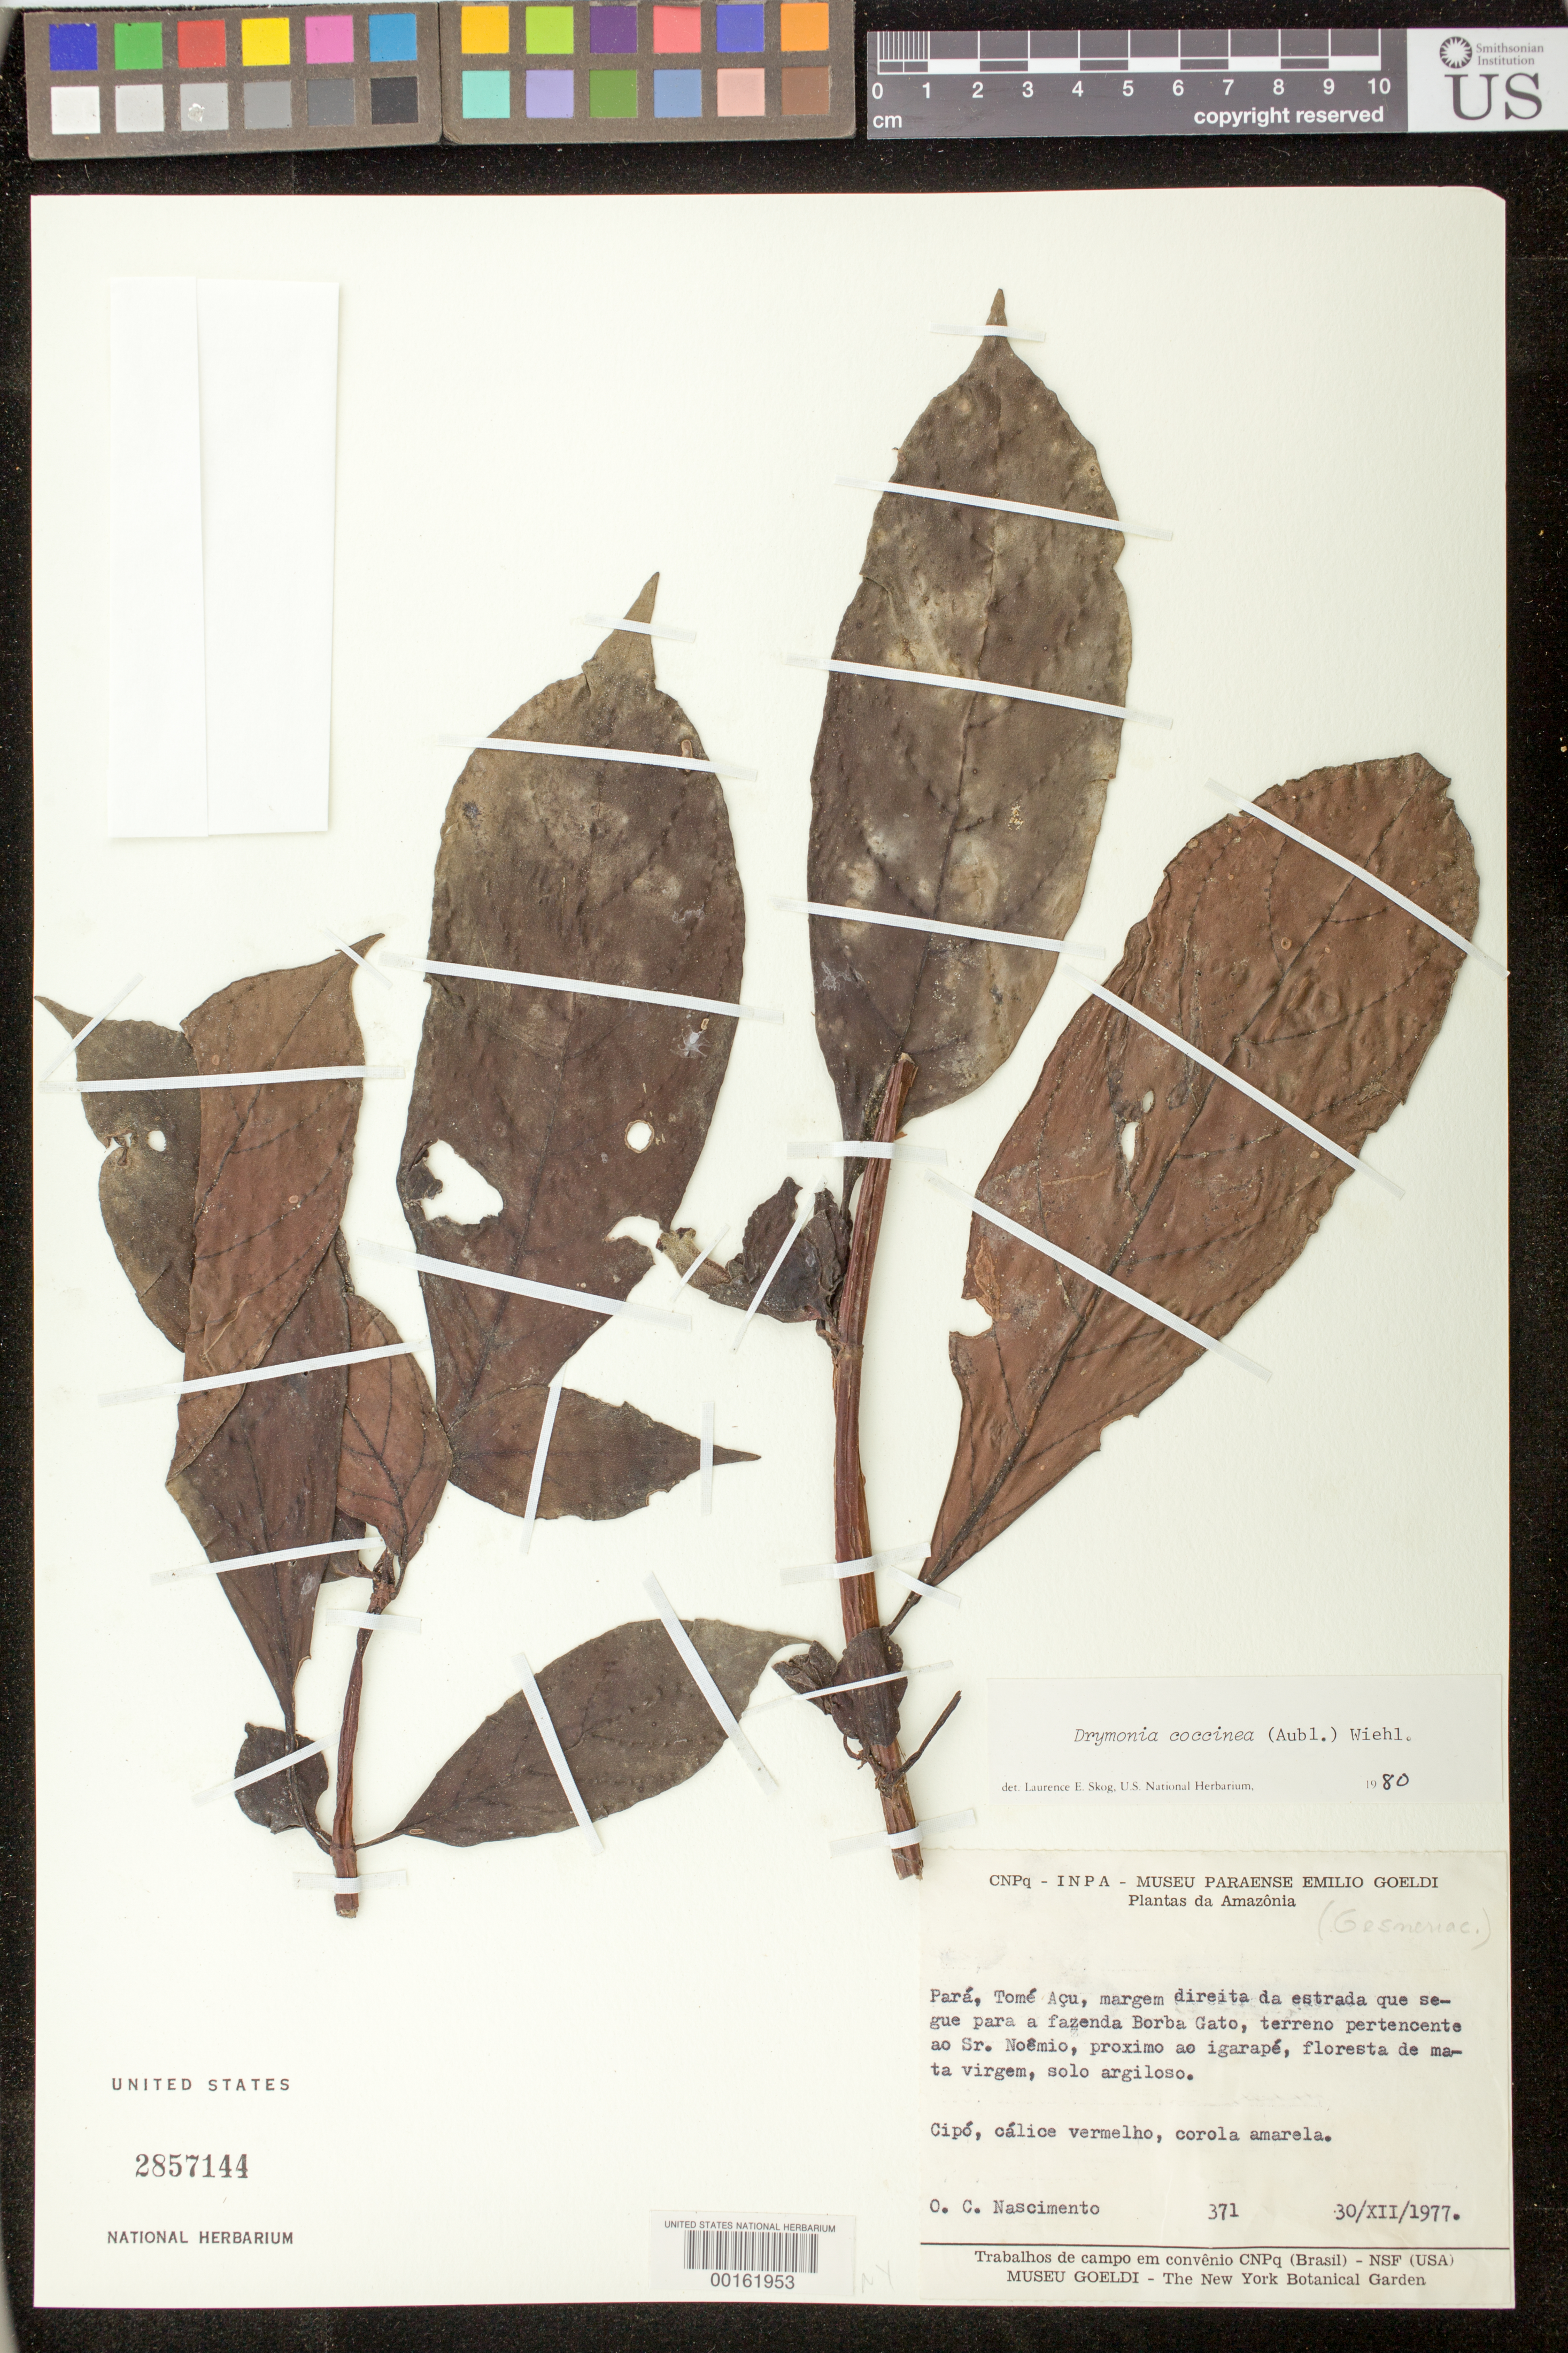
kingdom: Plantae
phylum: Tracheophyta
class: Magnoliopsida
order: Lamiales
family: Gesneriaceae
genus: Drymonia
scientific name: Drymonia coccinea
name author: (Aubl.) Wiehler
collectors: O. Nascimento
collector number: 371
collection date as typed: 30 Dec 1977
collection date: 1977-12-30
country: Brazil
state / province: Pará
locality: Tome Acu, the right side border of estate of Borba Gato, land belonging to Sr Noemio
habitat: Forest of virgin woods, argillaceous soil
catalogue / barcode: US 2857144